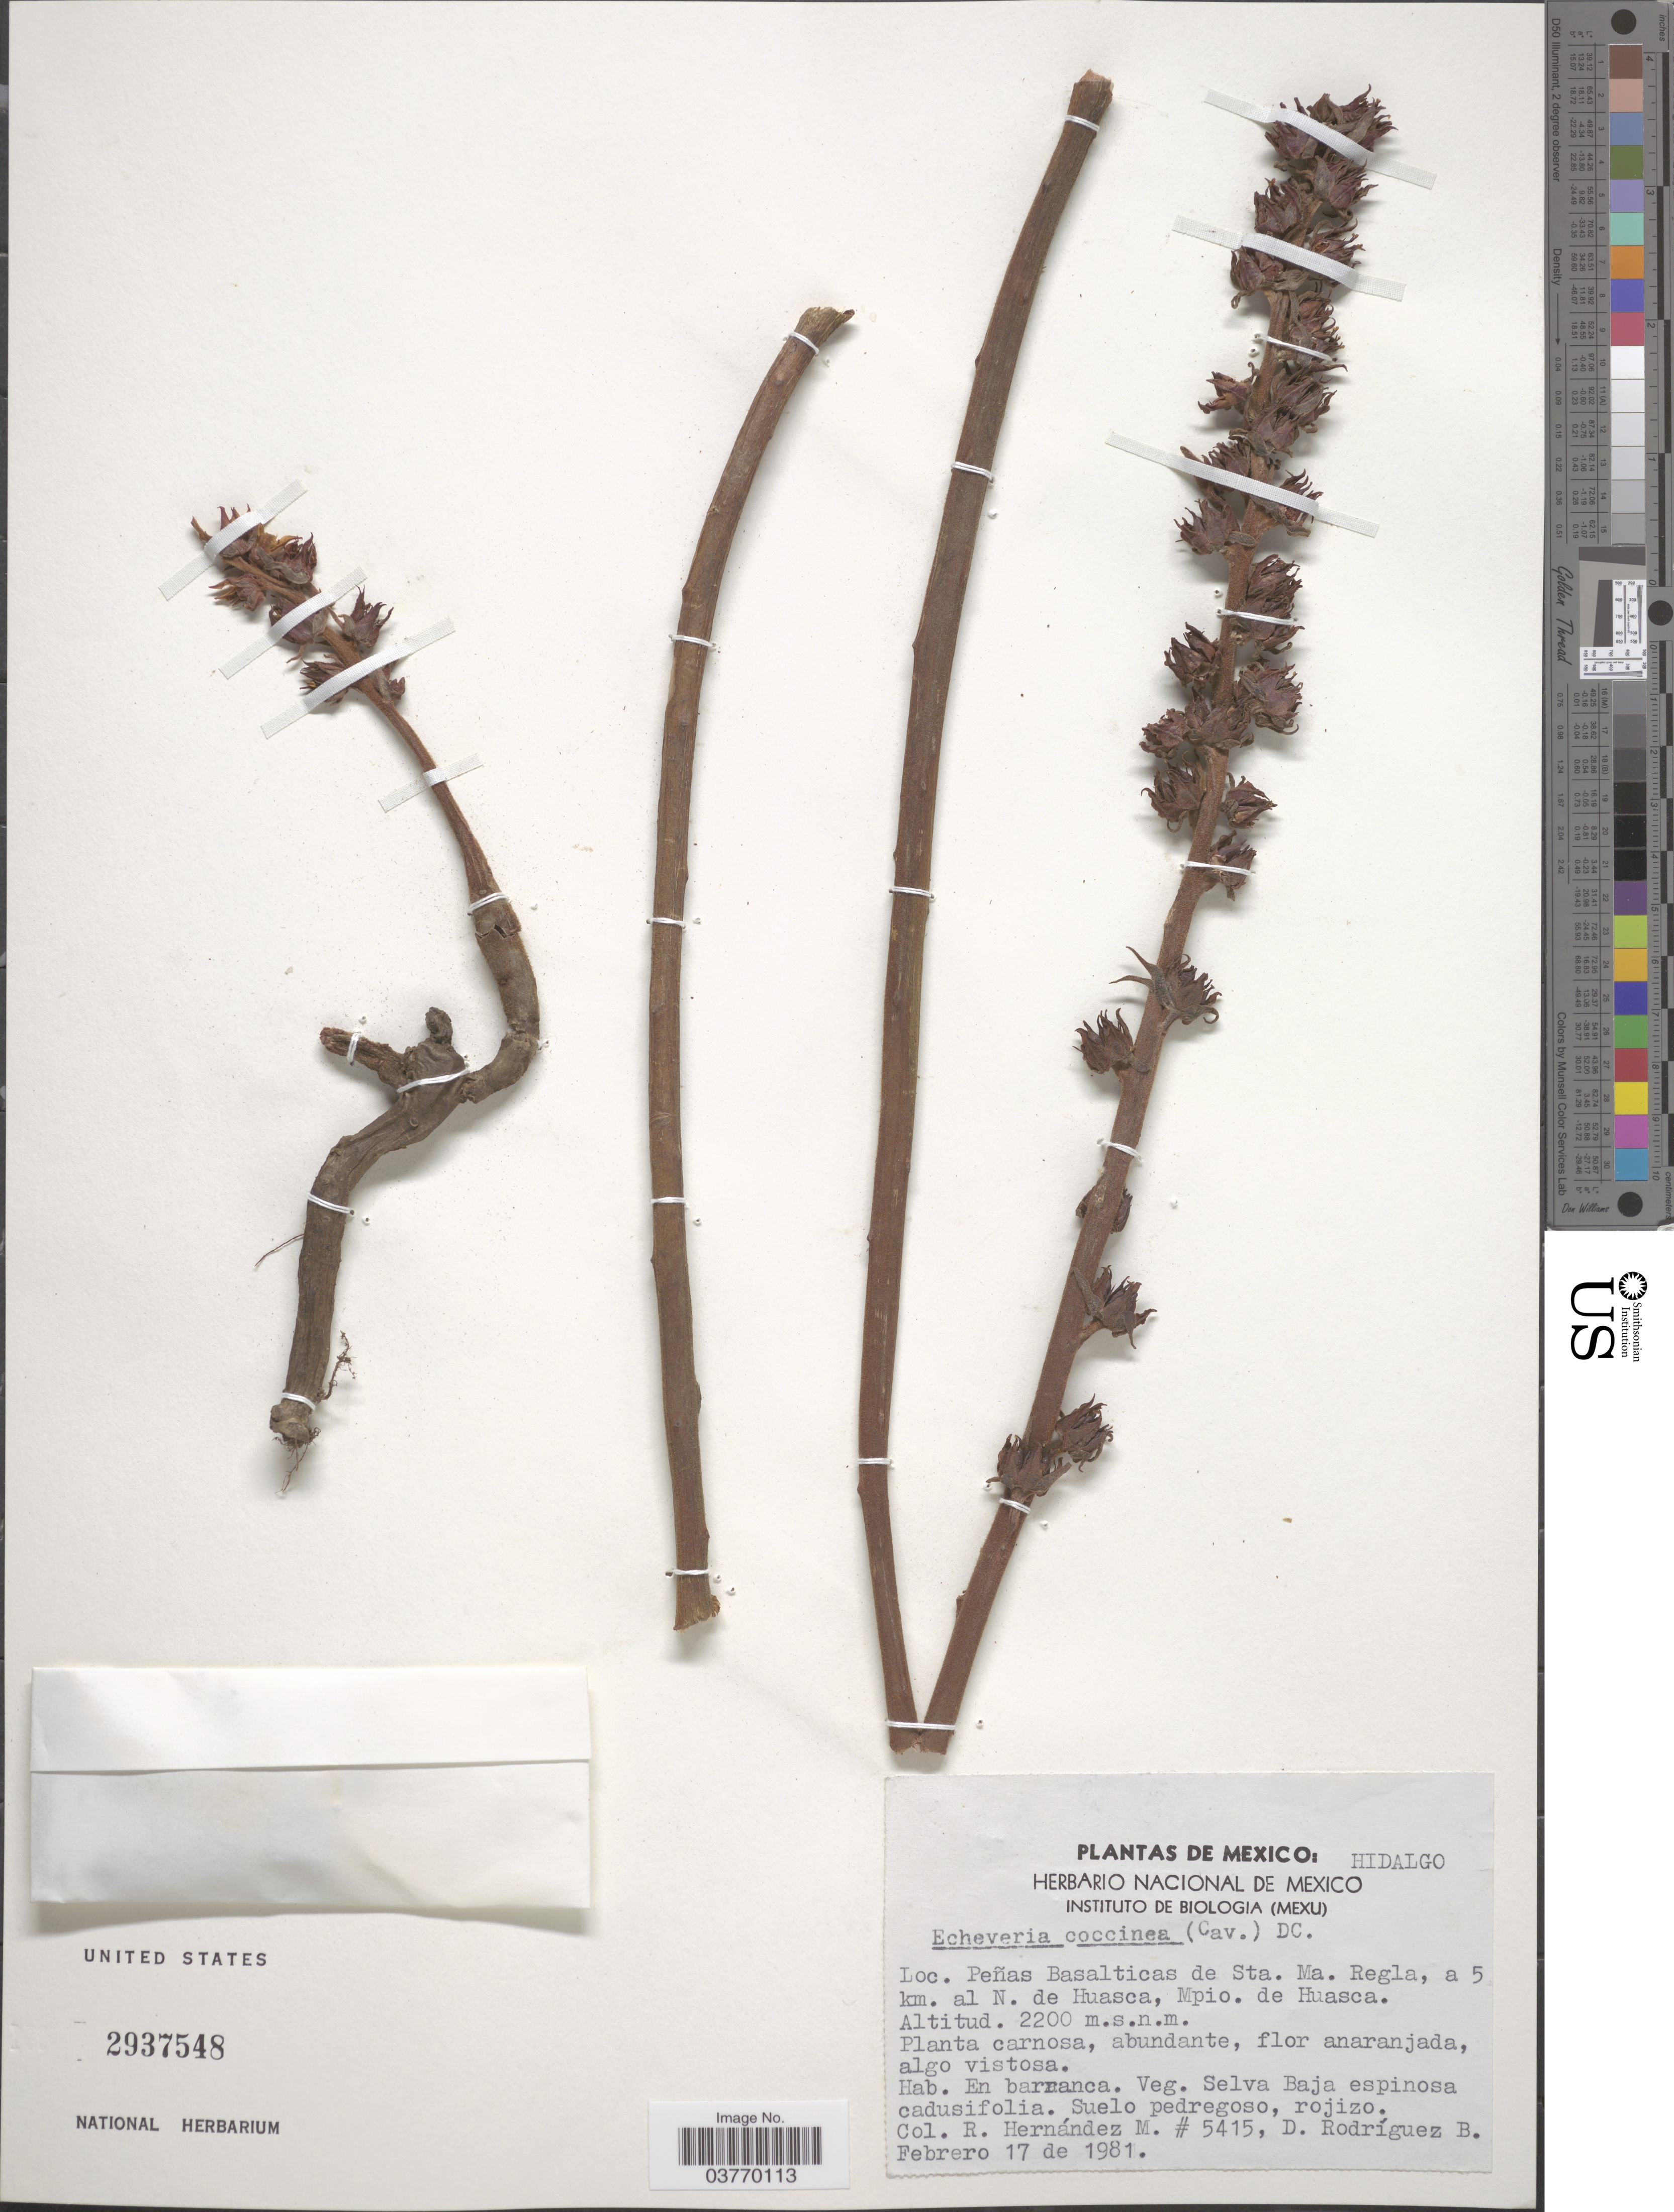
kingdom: Plantae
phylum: Tracheophyta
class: Magnoliopsida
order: Saxifragales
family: Crassulaceae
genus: Echeveria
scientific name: Echeveria coccinea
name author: (Cav.) DC.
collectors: R. Hernández M. & D. Rodríguez B.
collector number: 5415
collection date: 1981-02-17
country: Mexico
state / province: Hidalgo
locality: Peñas Basalticas de Sta. Ma. Regla, a 5 km. al N. de Huasca, Mpio. de Huasca.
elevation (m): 2200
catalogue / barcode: US 2937548